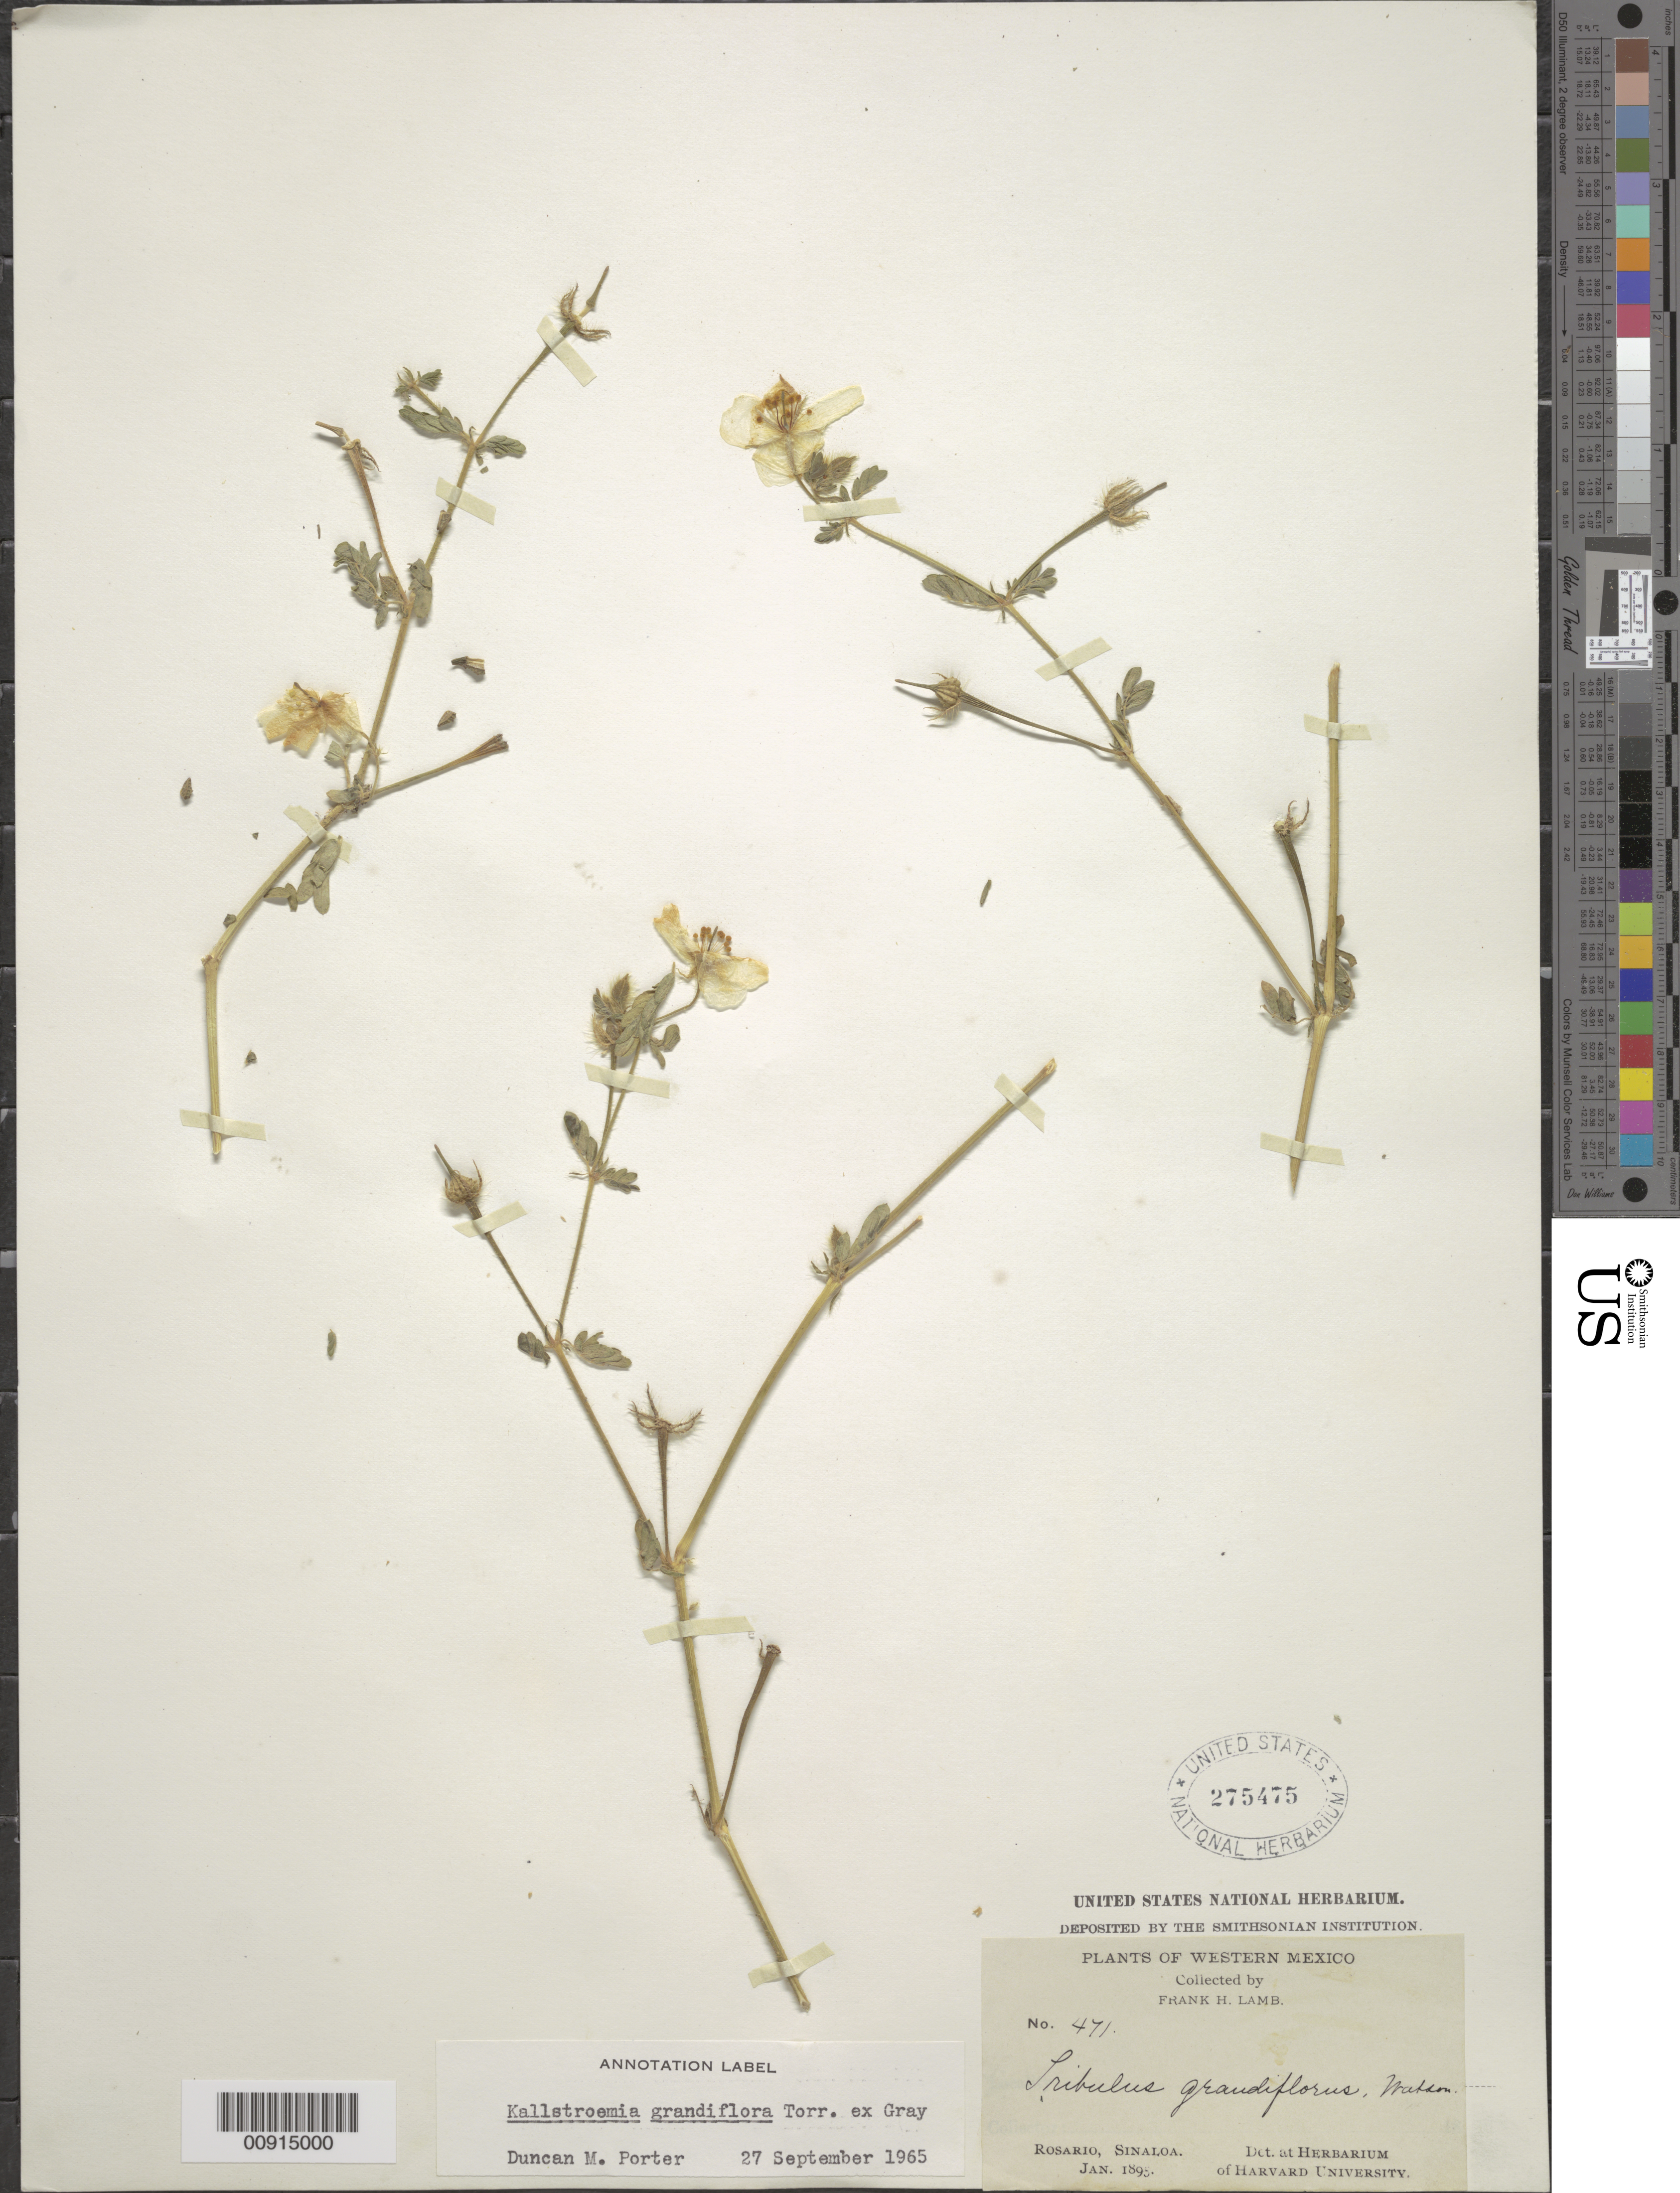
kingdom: Plantae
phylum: Tracheophyta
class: Magnoliopsida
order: Zygophyllales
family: Zygophyllaceae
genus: Kallstroemia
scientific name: Kallstroemia grandiflora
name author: Torr. ex A. Gray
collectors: F. H. Lamb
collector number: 471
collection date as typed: Jan 1895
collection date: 1895-01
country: Mexico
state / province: Sinaloa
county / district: Rosario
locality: El Rosario.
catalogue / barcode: US 275475